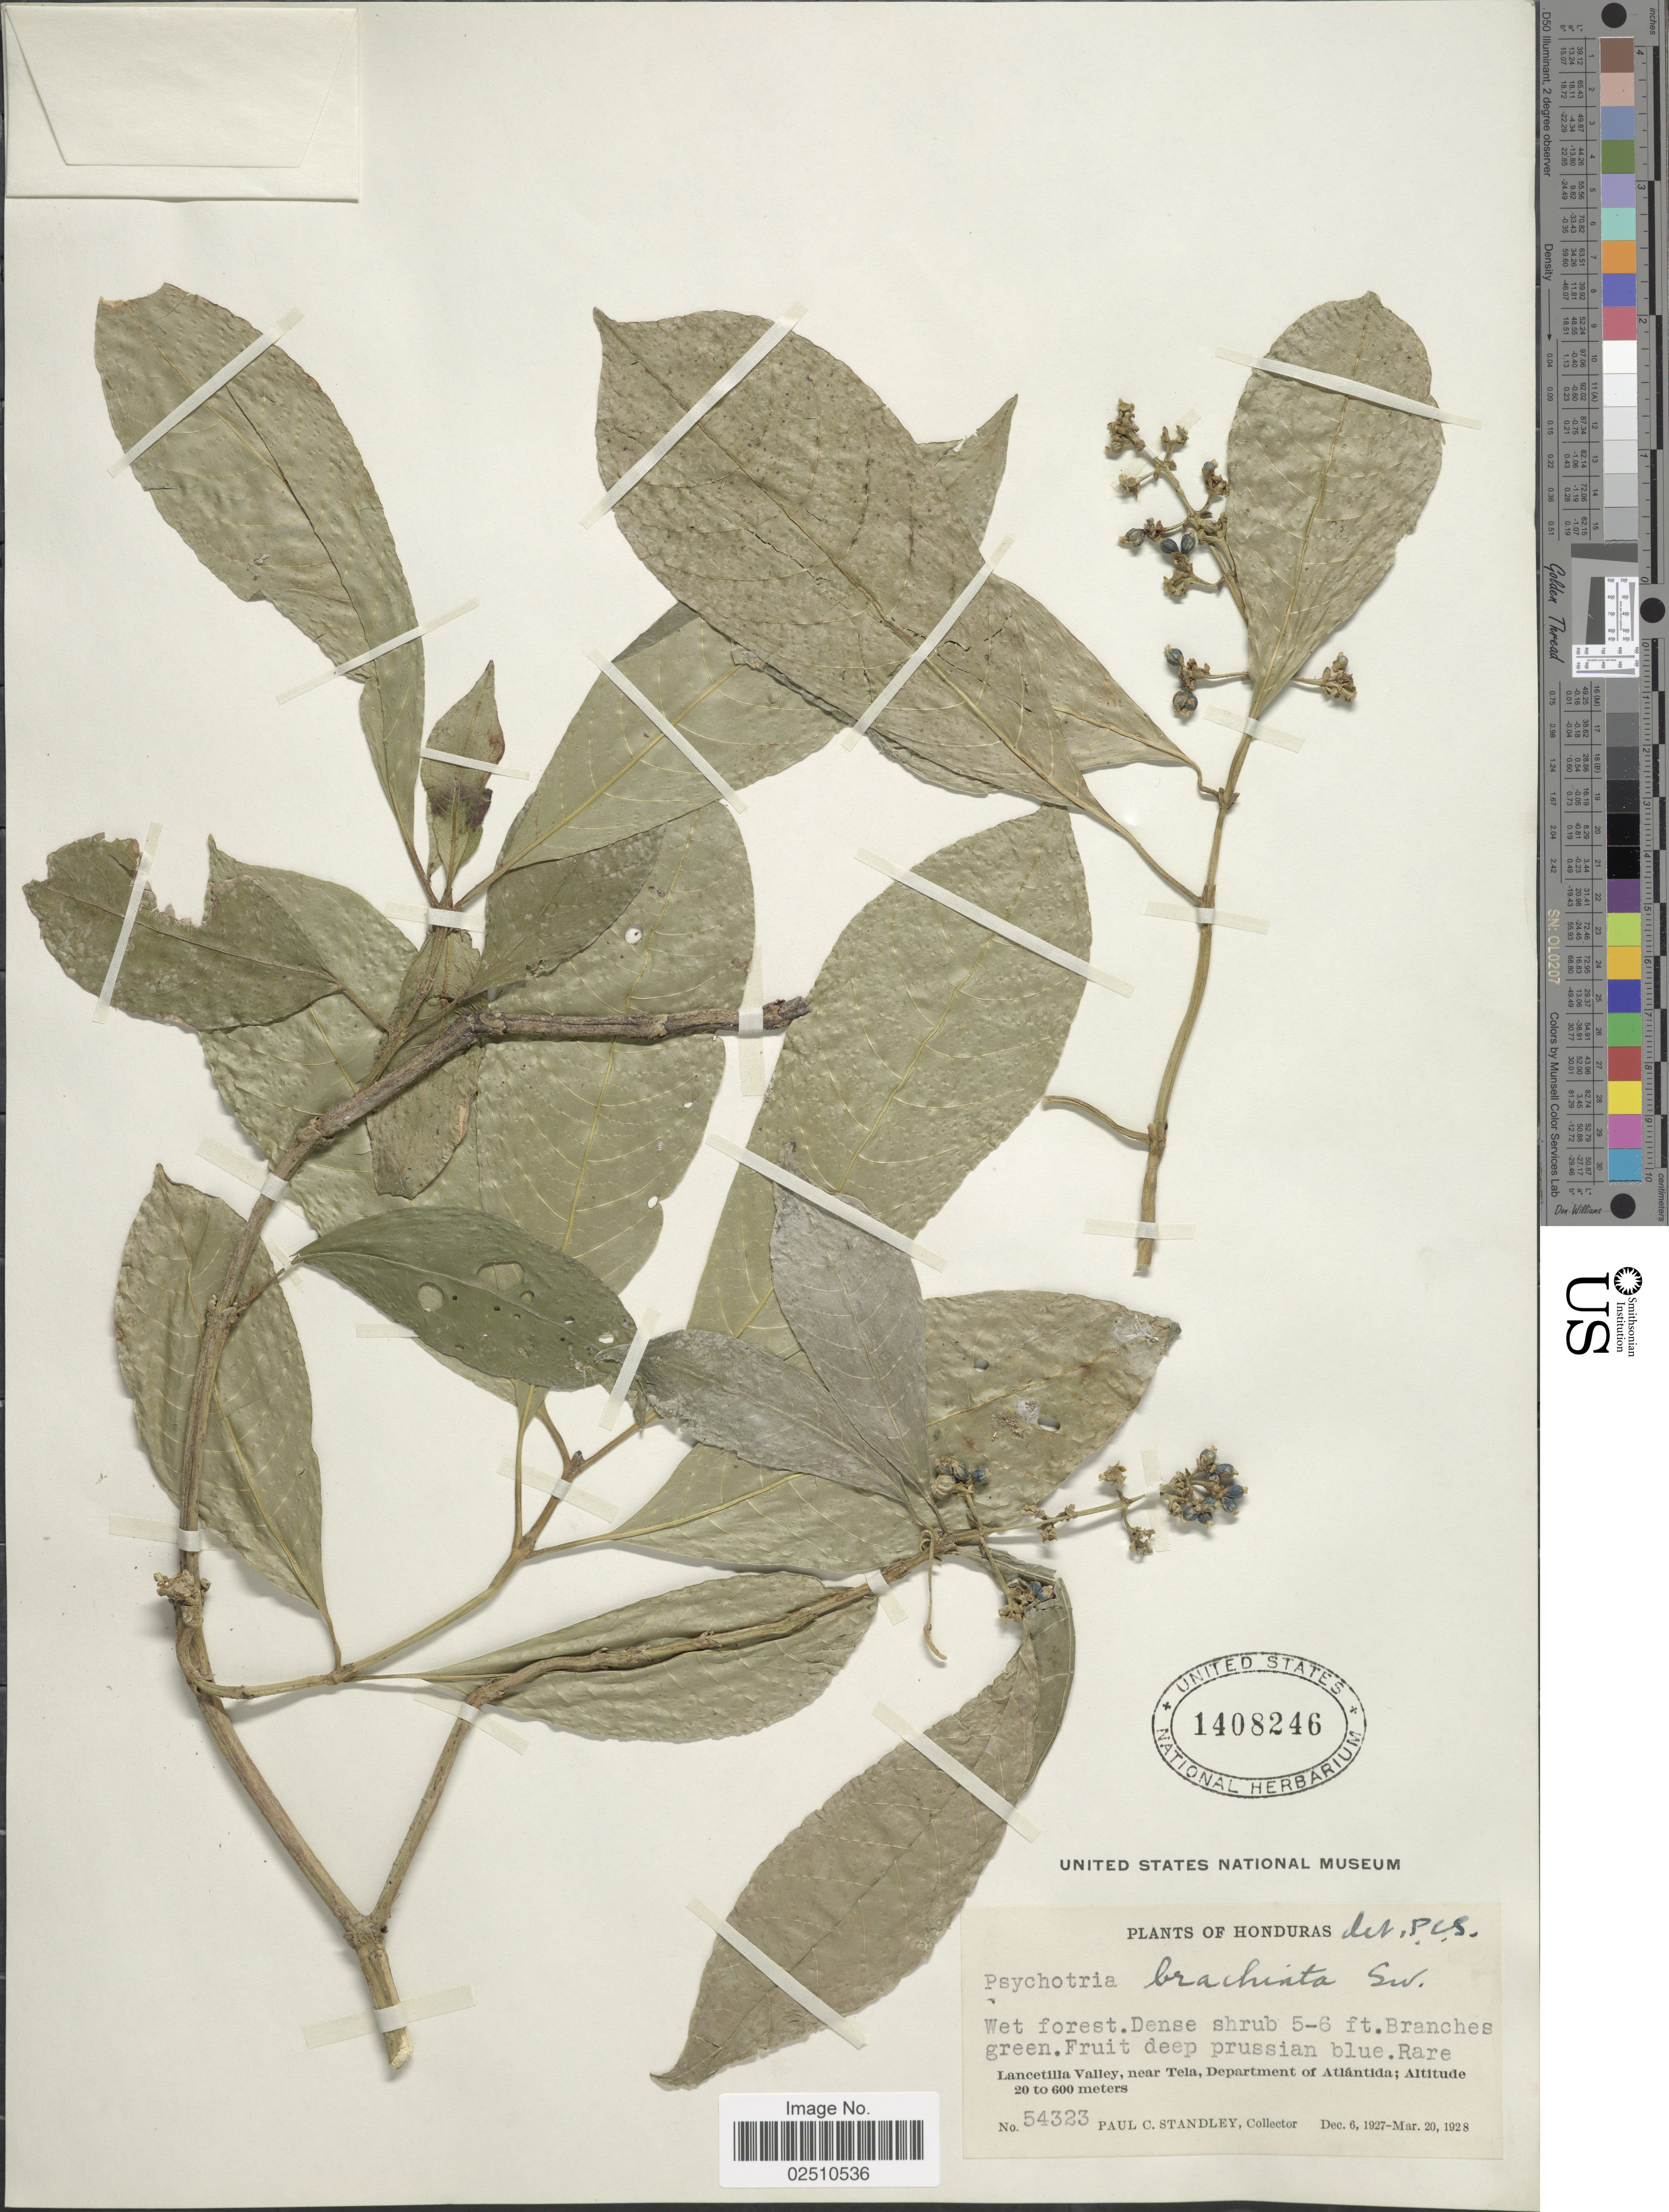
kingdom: Plantae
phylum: Tracheophyta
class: Magnoliopsida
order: Gentianales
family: Rubiaceae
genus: Psychotria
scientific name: Psychotria brachiata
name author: Sw.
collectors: P. C. Standley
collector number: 54323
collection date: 1927-12-06/1928-03-20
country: Honduras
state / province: Atlántida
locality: Lancetilla Valley, near Tela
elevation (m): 20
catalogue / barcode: US 1408246